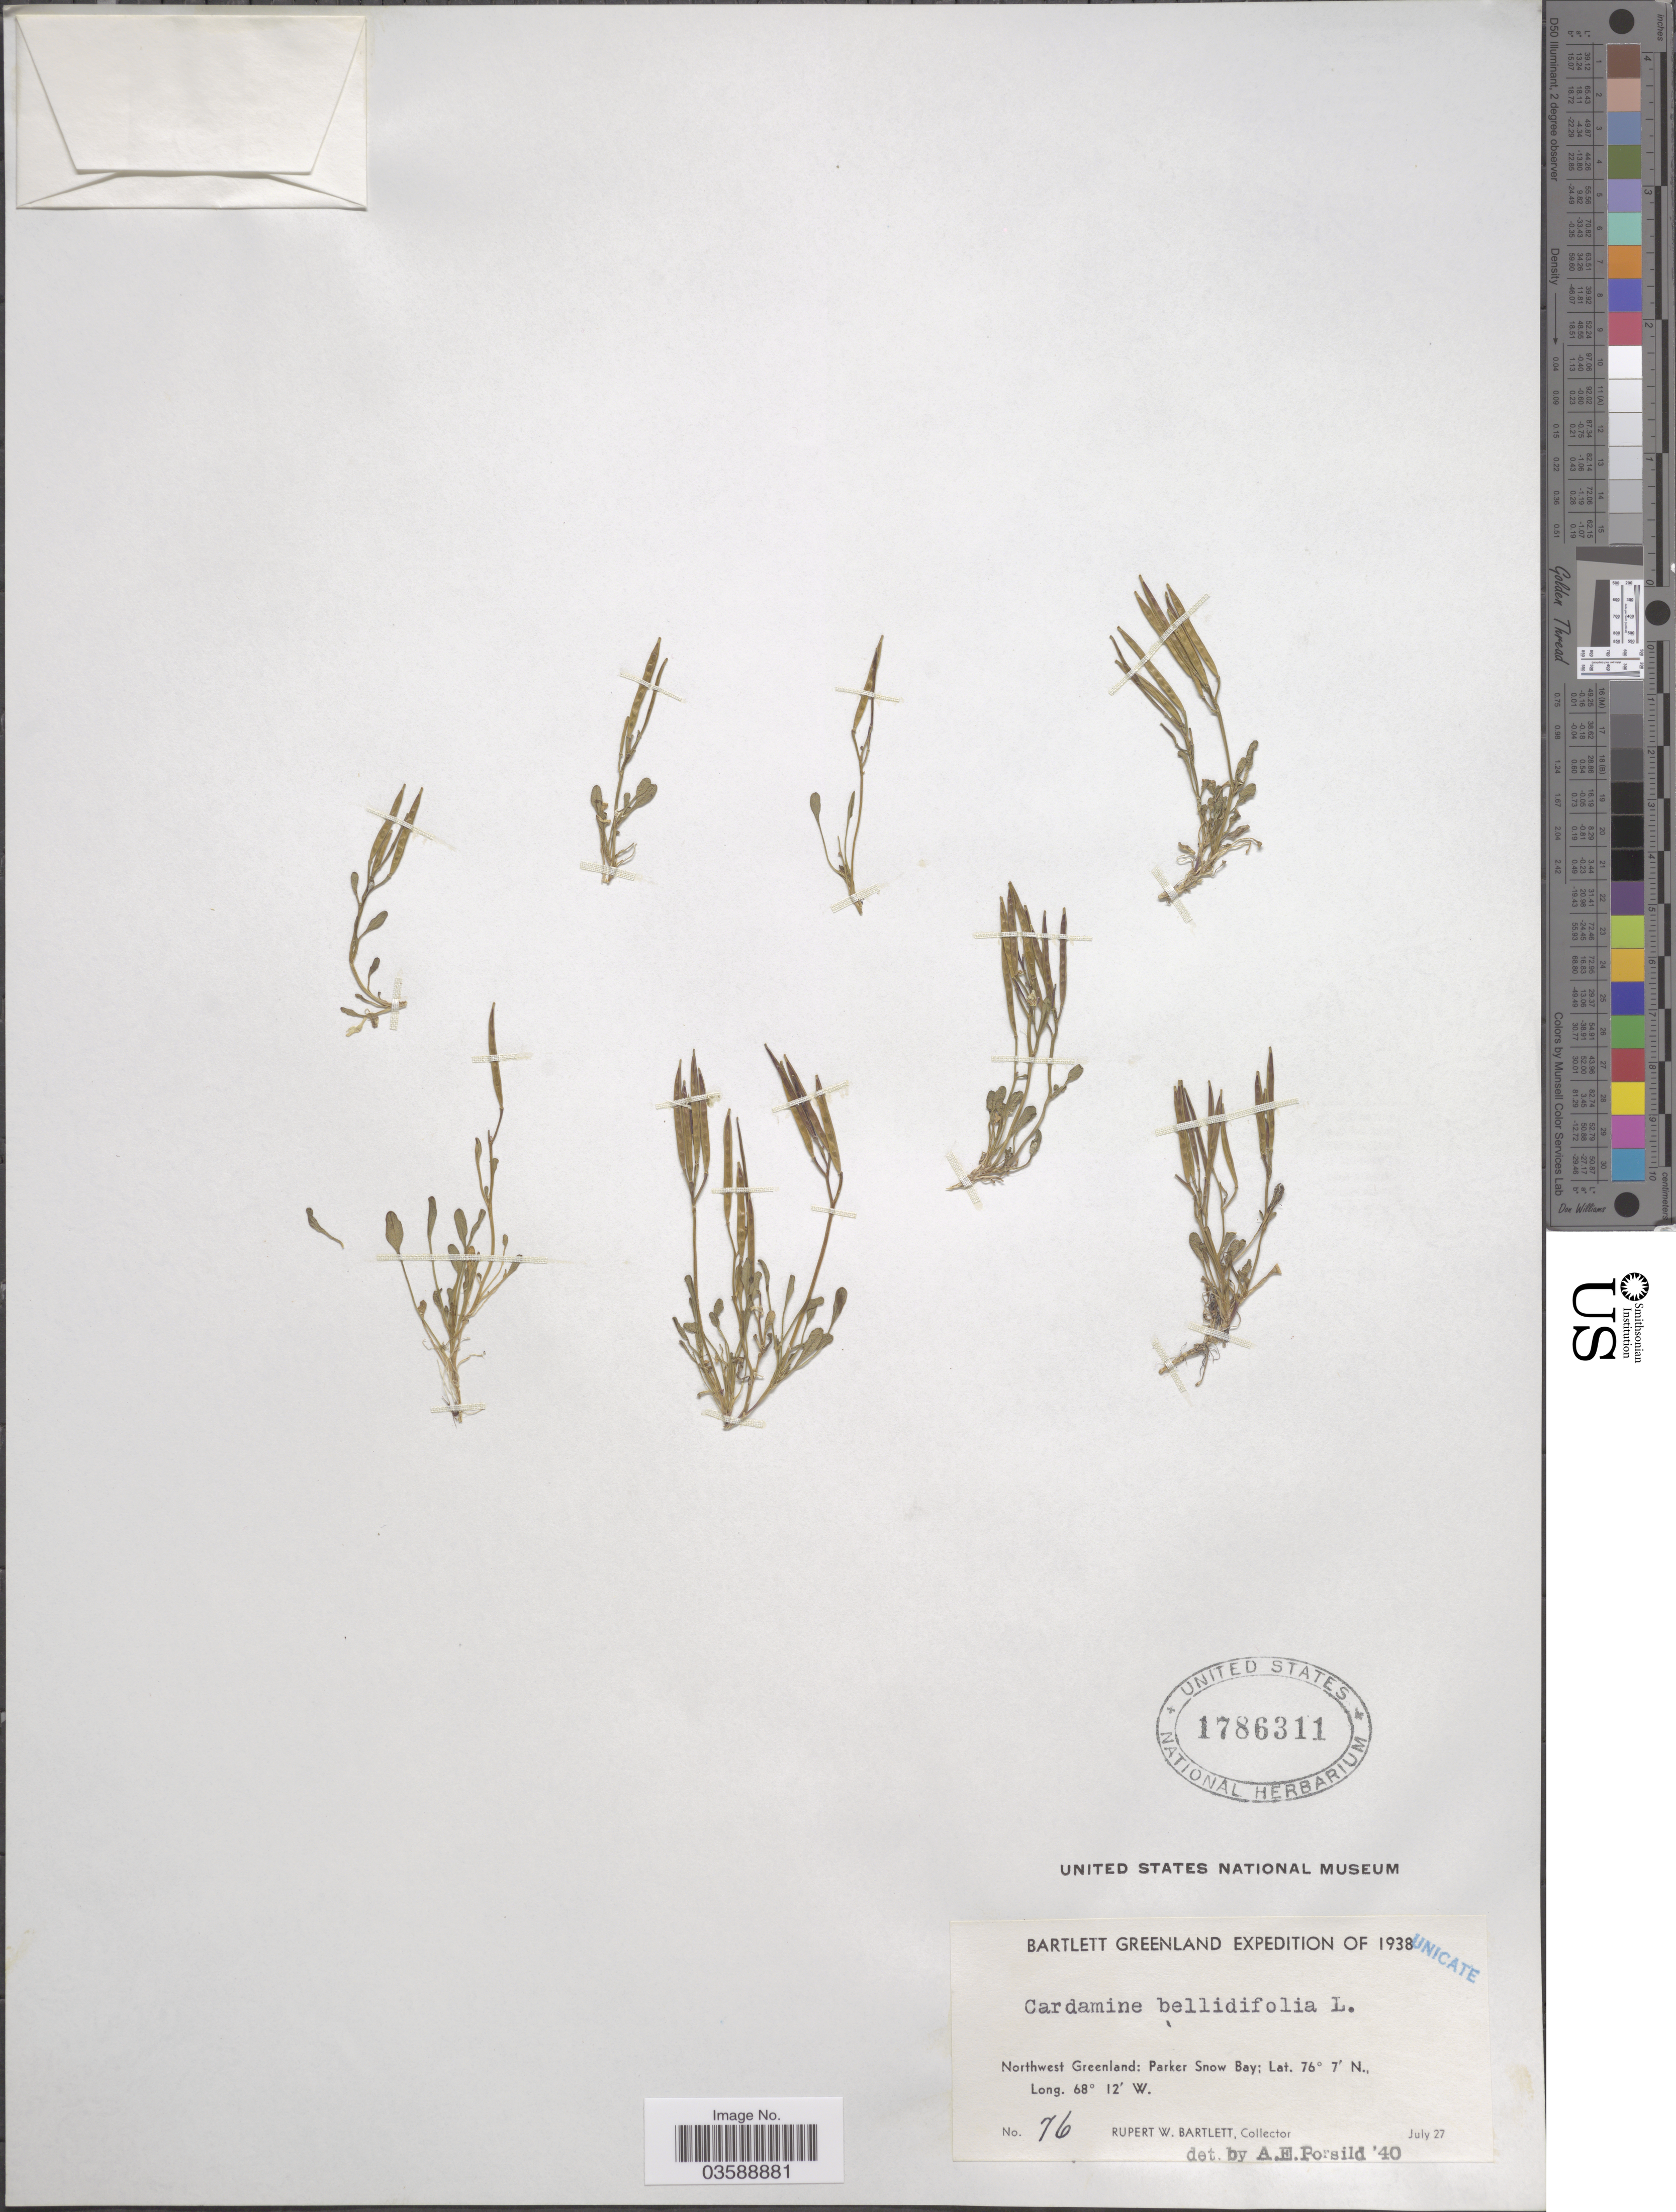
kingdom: Plantae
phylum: Tracheophyta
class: Magnoliopsida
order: Brassicales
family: Brassicaceae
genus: Cardamine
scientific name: Cardamine bellidifolia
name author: L.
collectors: R. W. Bartlett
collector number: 76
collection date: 1938-07-27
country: Greenland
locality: Northwest Greenland: Parker Snow Bay.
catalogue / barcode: US 1786311